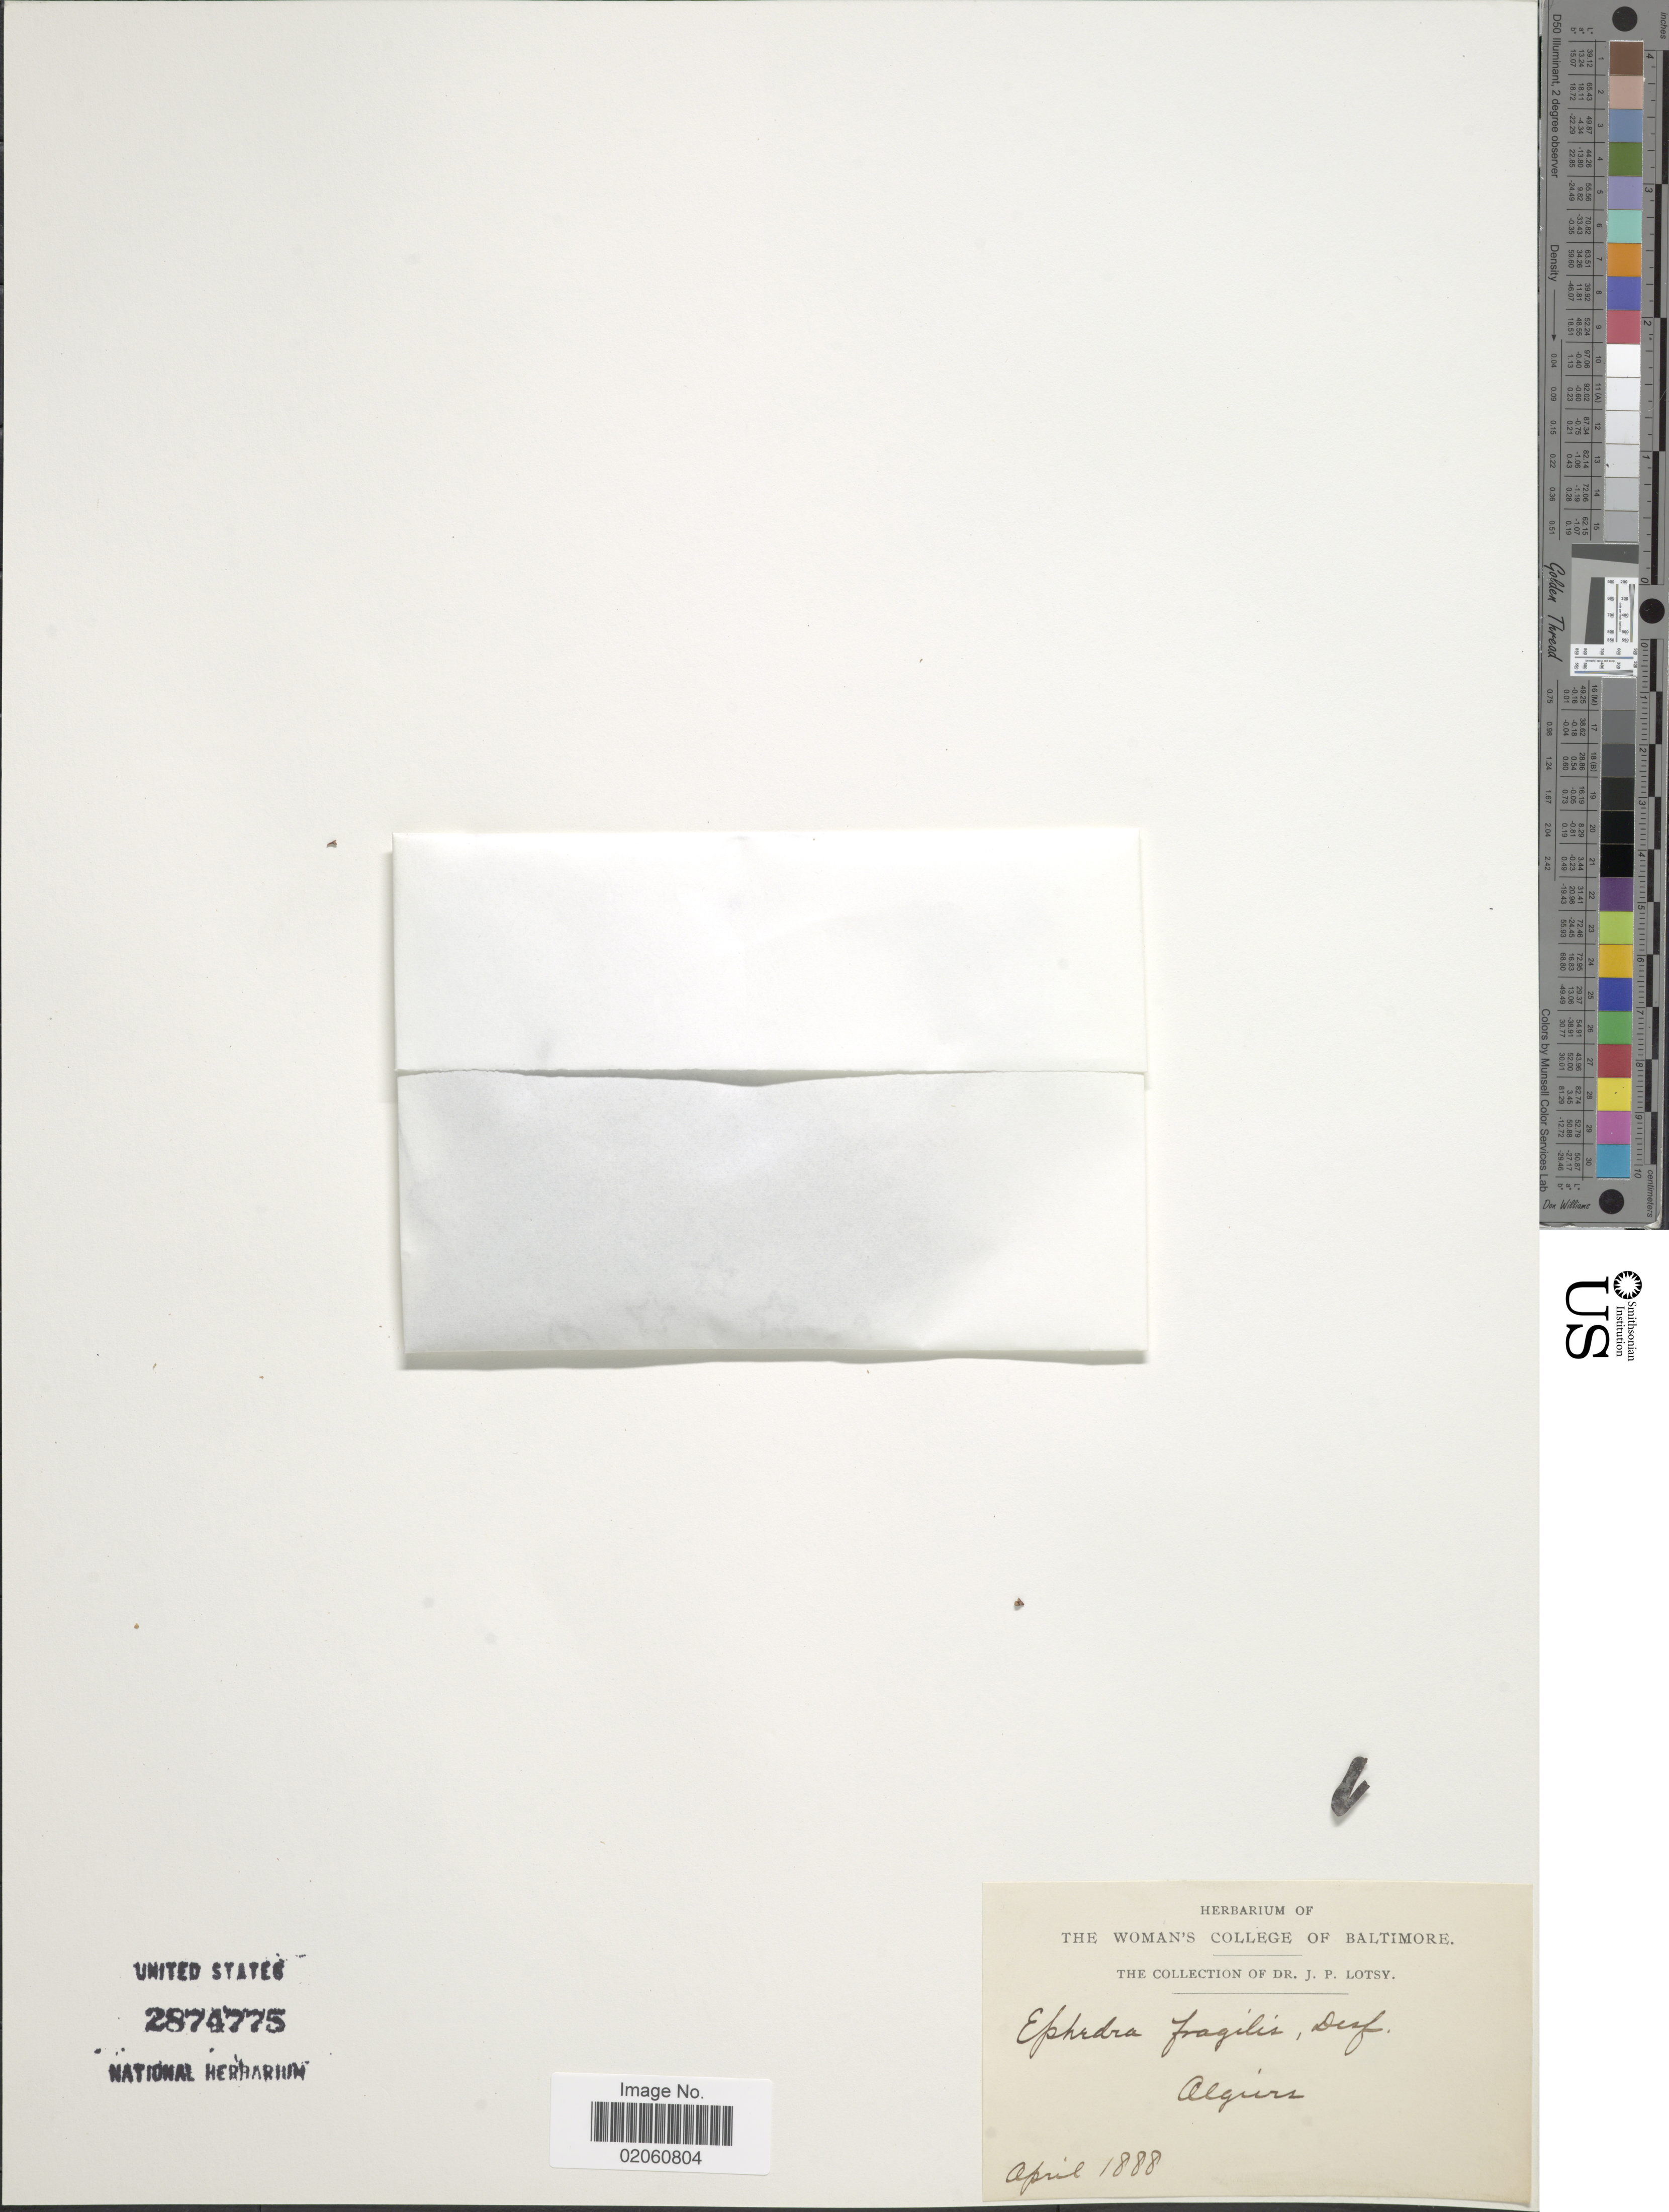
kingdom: Plantae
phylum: Tracheophyta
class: Gnetopsida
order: Ephedrales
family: Ephedraceae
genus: Ephedra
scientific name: Ephedra fragilis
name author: Desf.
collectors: J. Lotsy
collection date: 1884-08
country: Algeria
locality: Algiers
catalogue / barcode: US 2874775